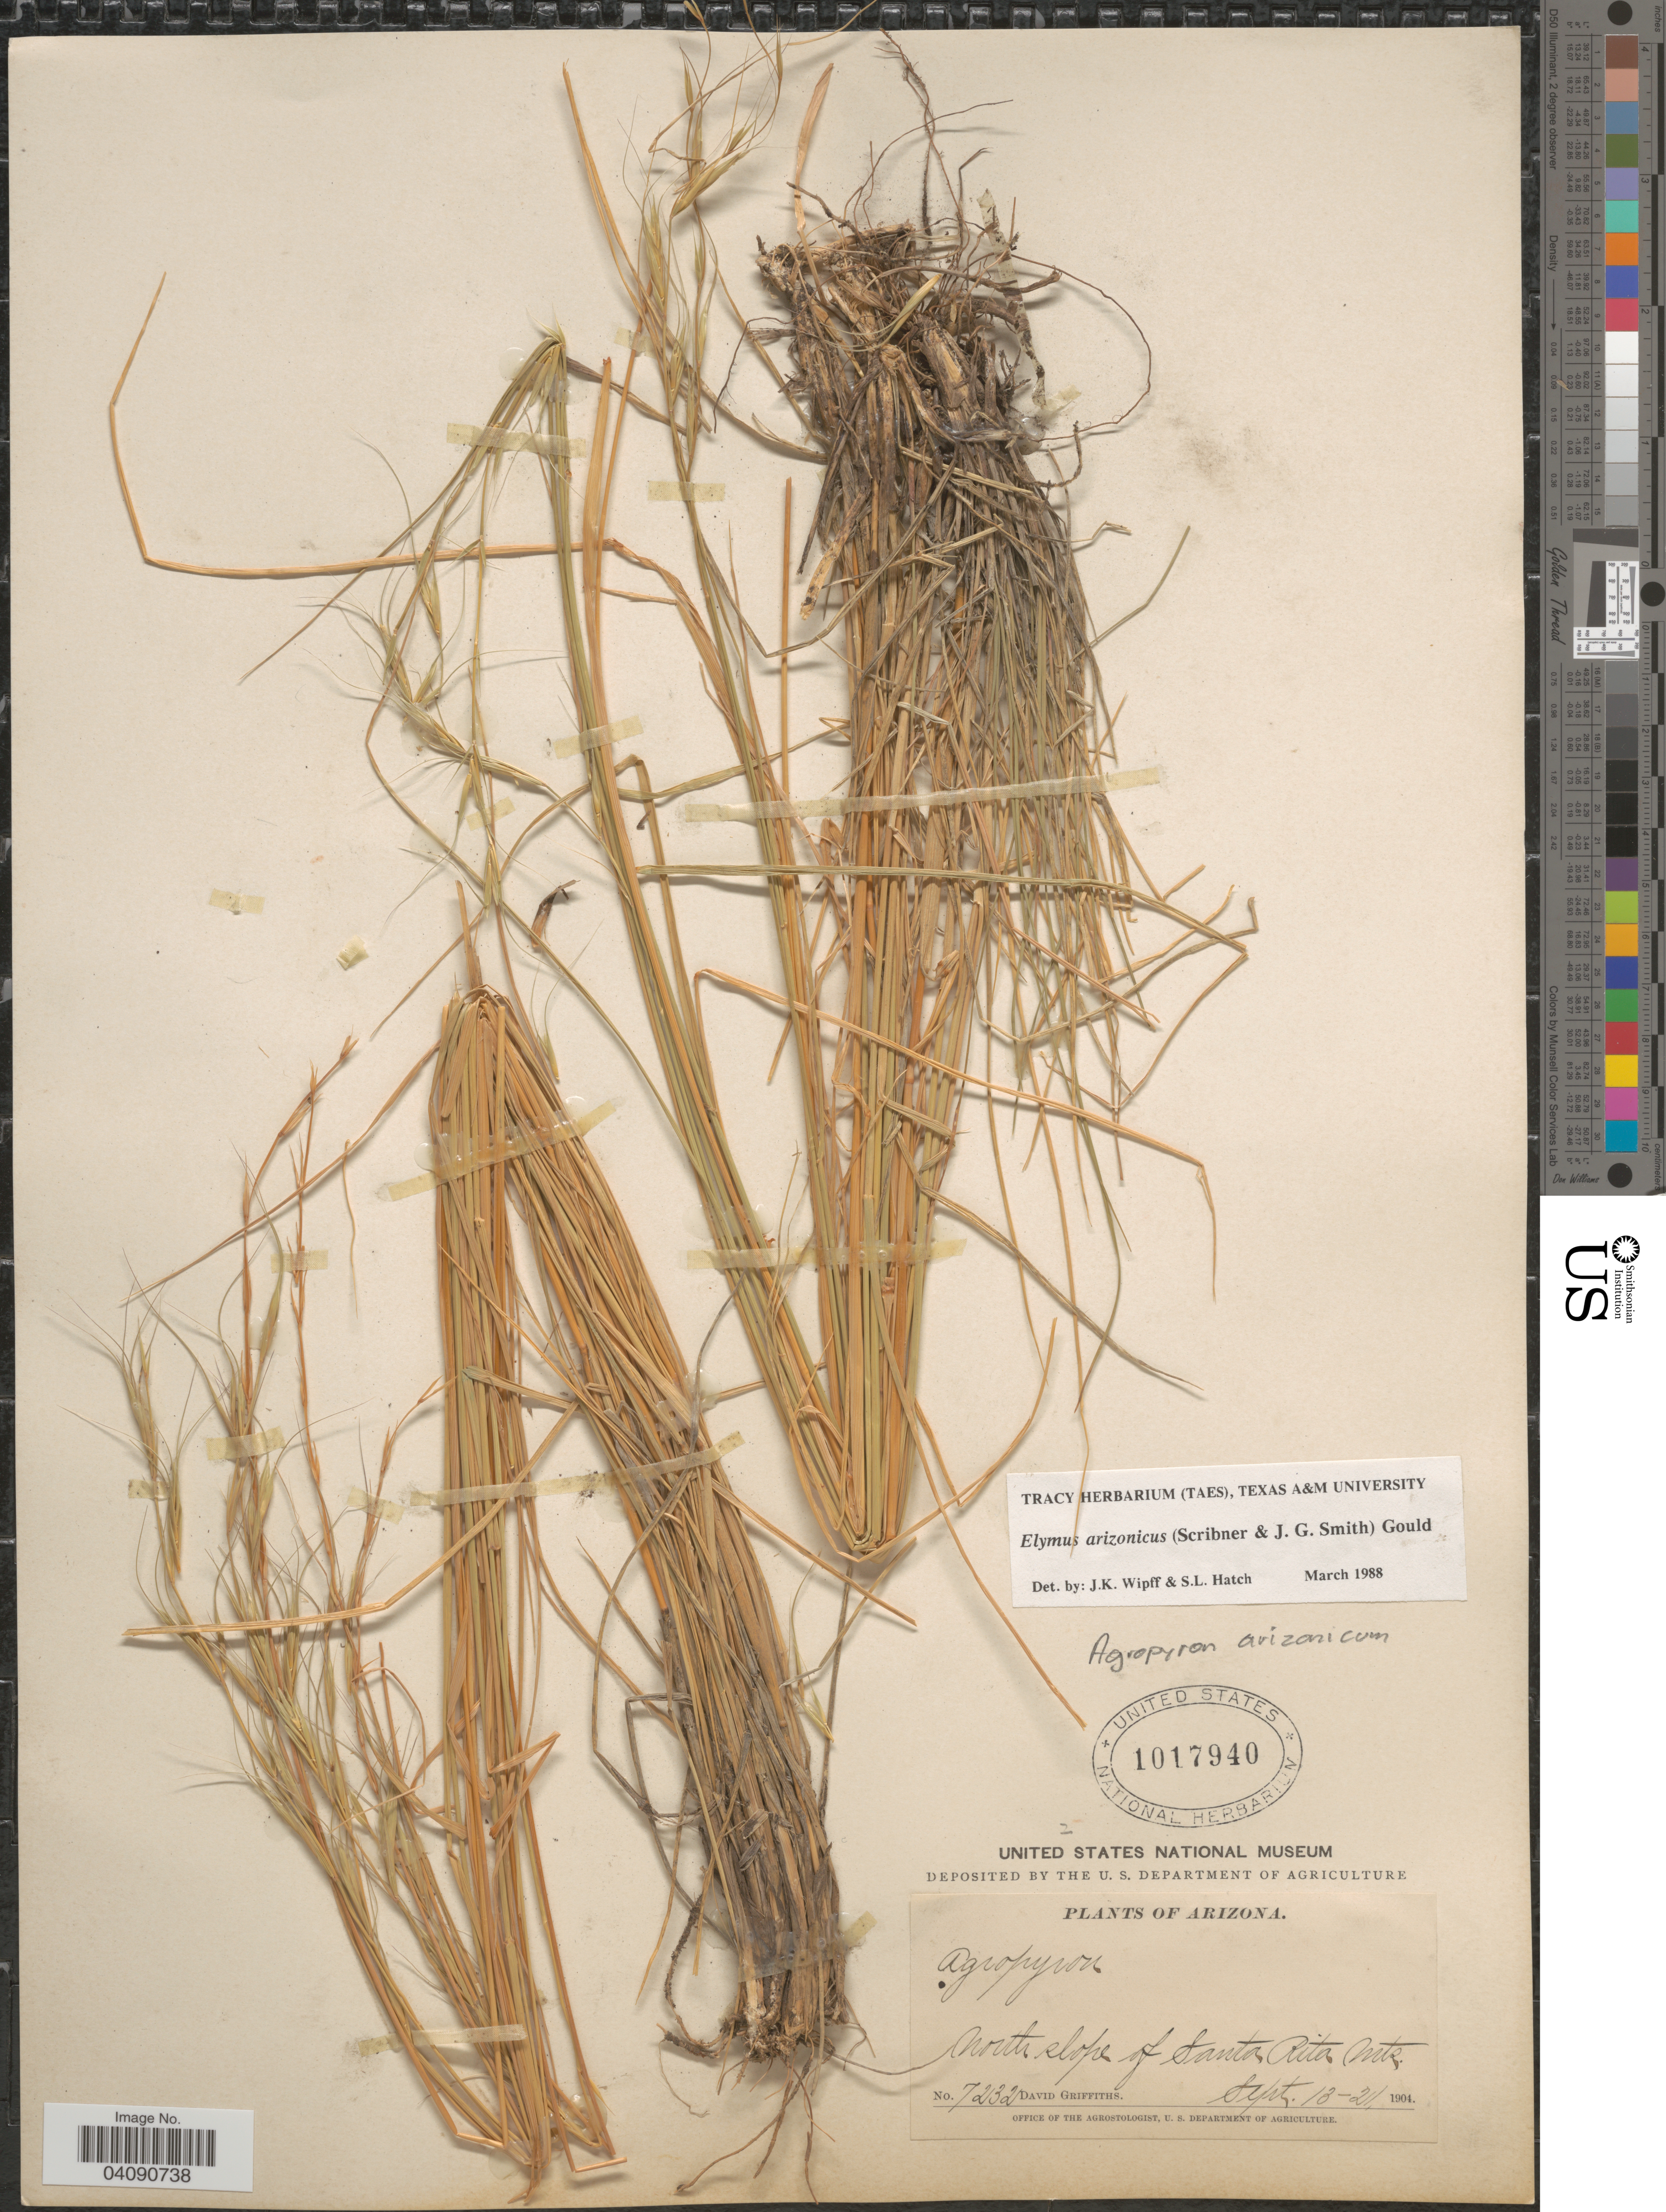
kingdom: Plantae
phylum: Tracheophyta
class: Liliopsida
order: Poales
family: Poaceae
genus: Elymus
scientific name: Elymus arizonicus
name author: (Scribn. & J.G. Sm.) Gould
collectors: D. Griffiths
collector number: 7232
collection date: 1904-09-13/1904-09-21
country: United States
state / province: Arizona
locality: North slope of Santa Rita Mts.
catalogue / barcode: US 1017940